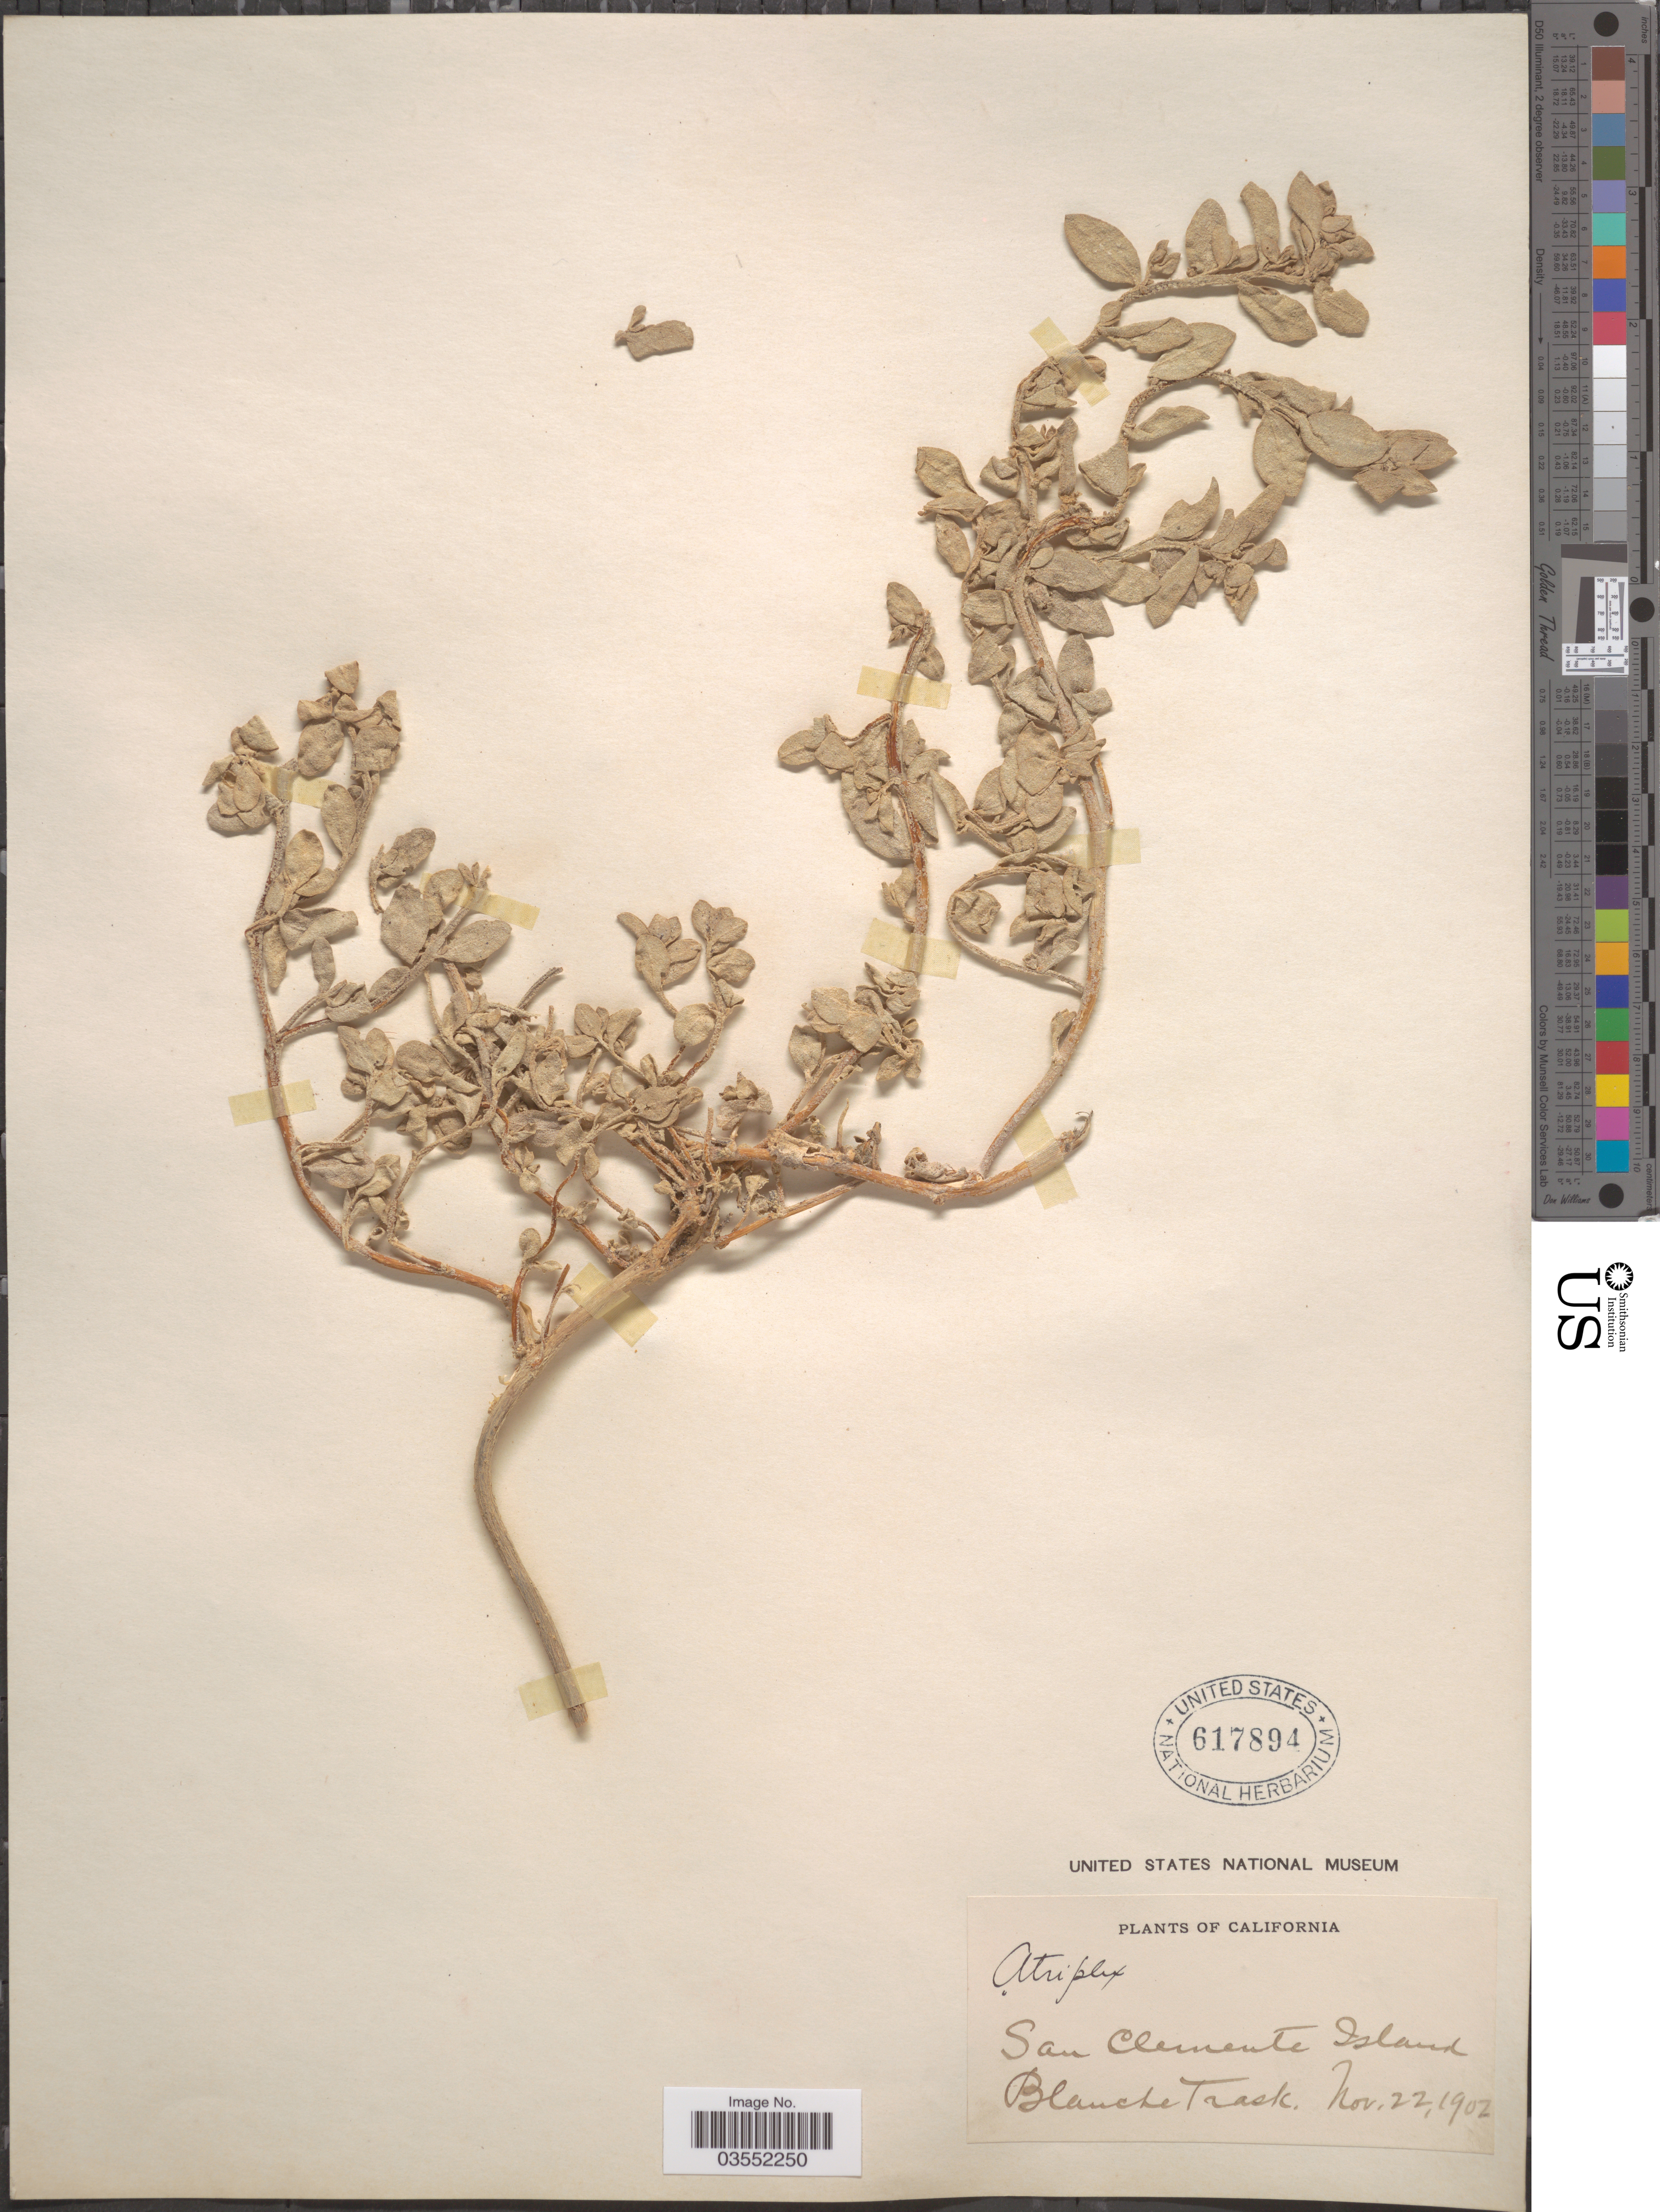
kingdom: Plantae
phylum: Tracheophyta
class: Magnoliopsida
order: Caryophyllales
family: Amaranthaceae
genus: Atriplex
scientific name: Atriplex leucophylla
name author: (Moq.) D. Dietr.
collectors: B. Trask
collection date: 1902-11-22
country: United States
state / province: California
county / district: Los Angeles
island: San Clemente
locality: San Clemente Island.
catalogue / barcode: US 617894